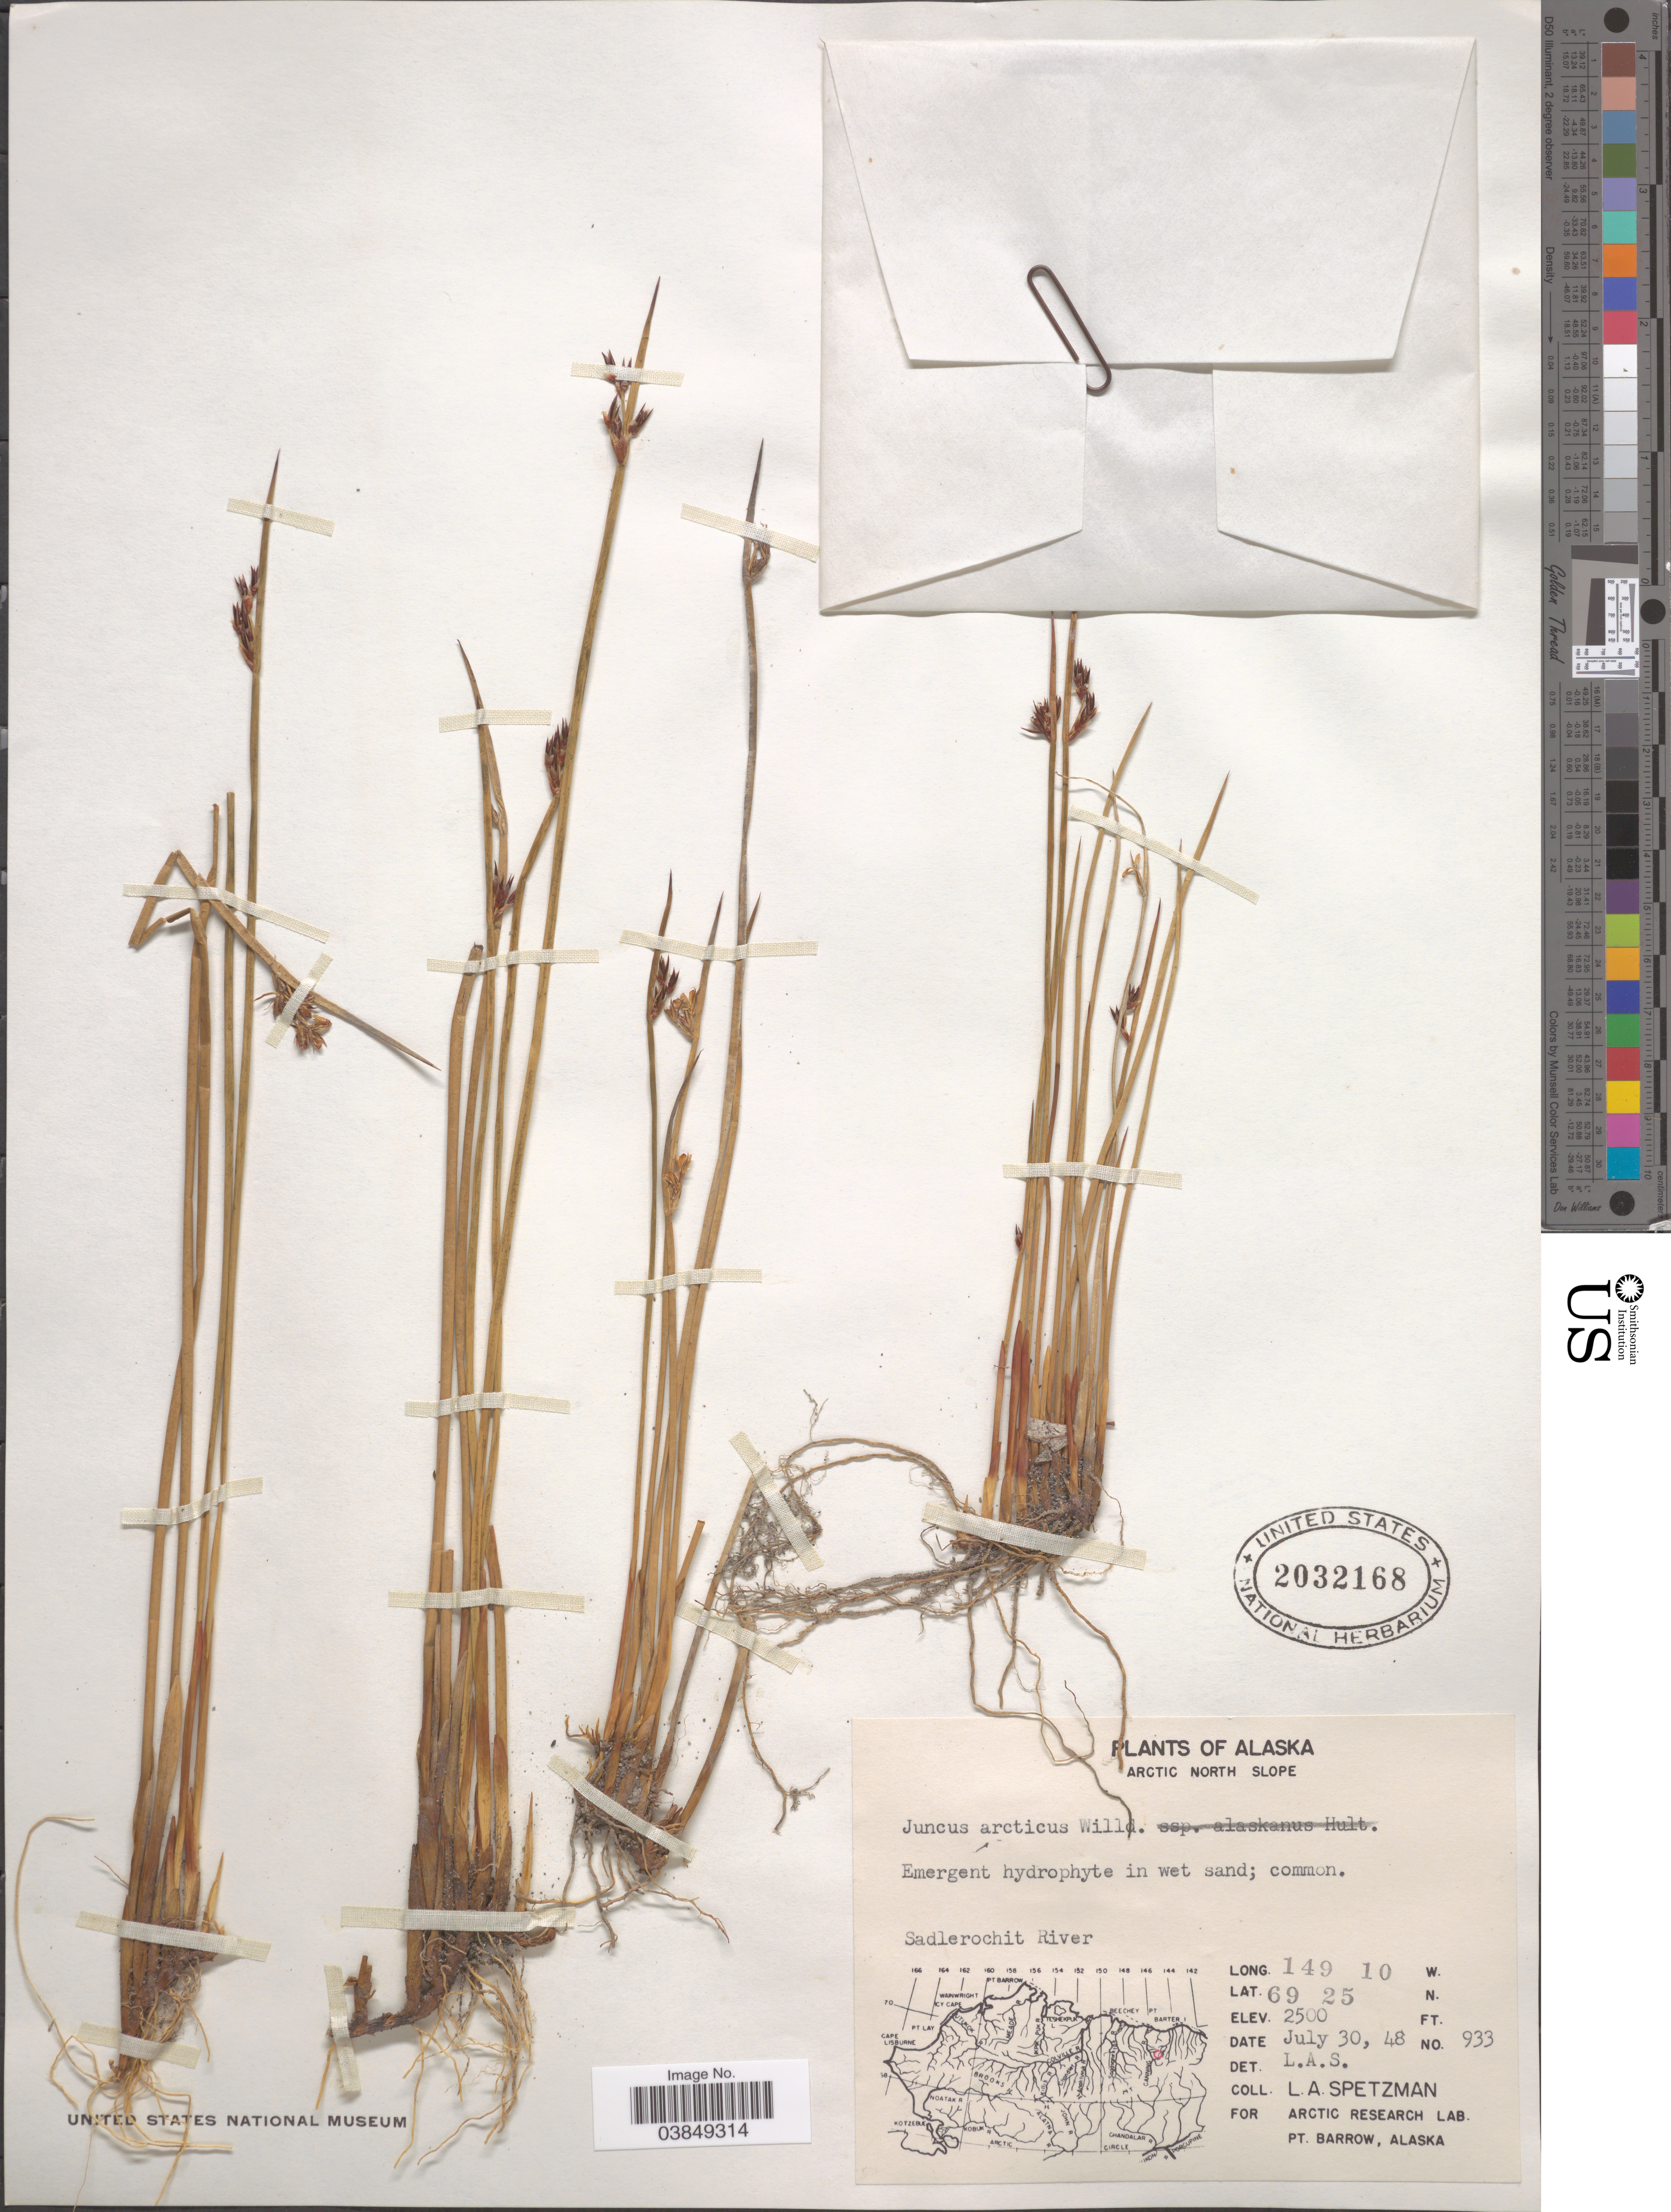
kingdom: Plantae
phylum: Tracheophyta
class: Liliopsida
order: Poales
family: Juncaceae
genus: Juncus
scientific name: Juncus arcticus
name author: Willd.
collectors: L. Spetzman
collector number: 933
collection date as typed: Transcribed d/m/y: 30/7/48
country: United States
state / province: Alaska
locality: Arctic North Slope. Sadlerochit River.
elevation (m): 762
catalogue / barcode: US 2032168